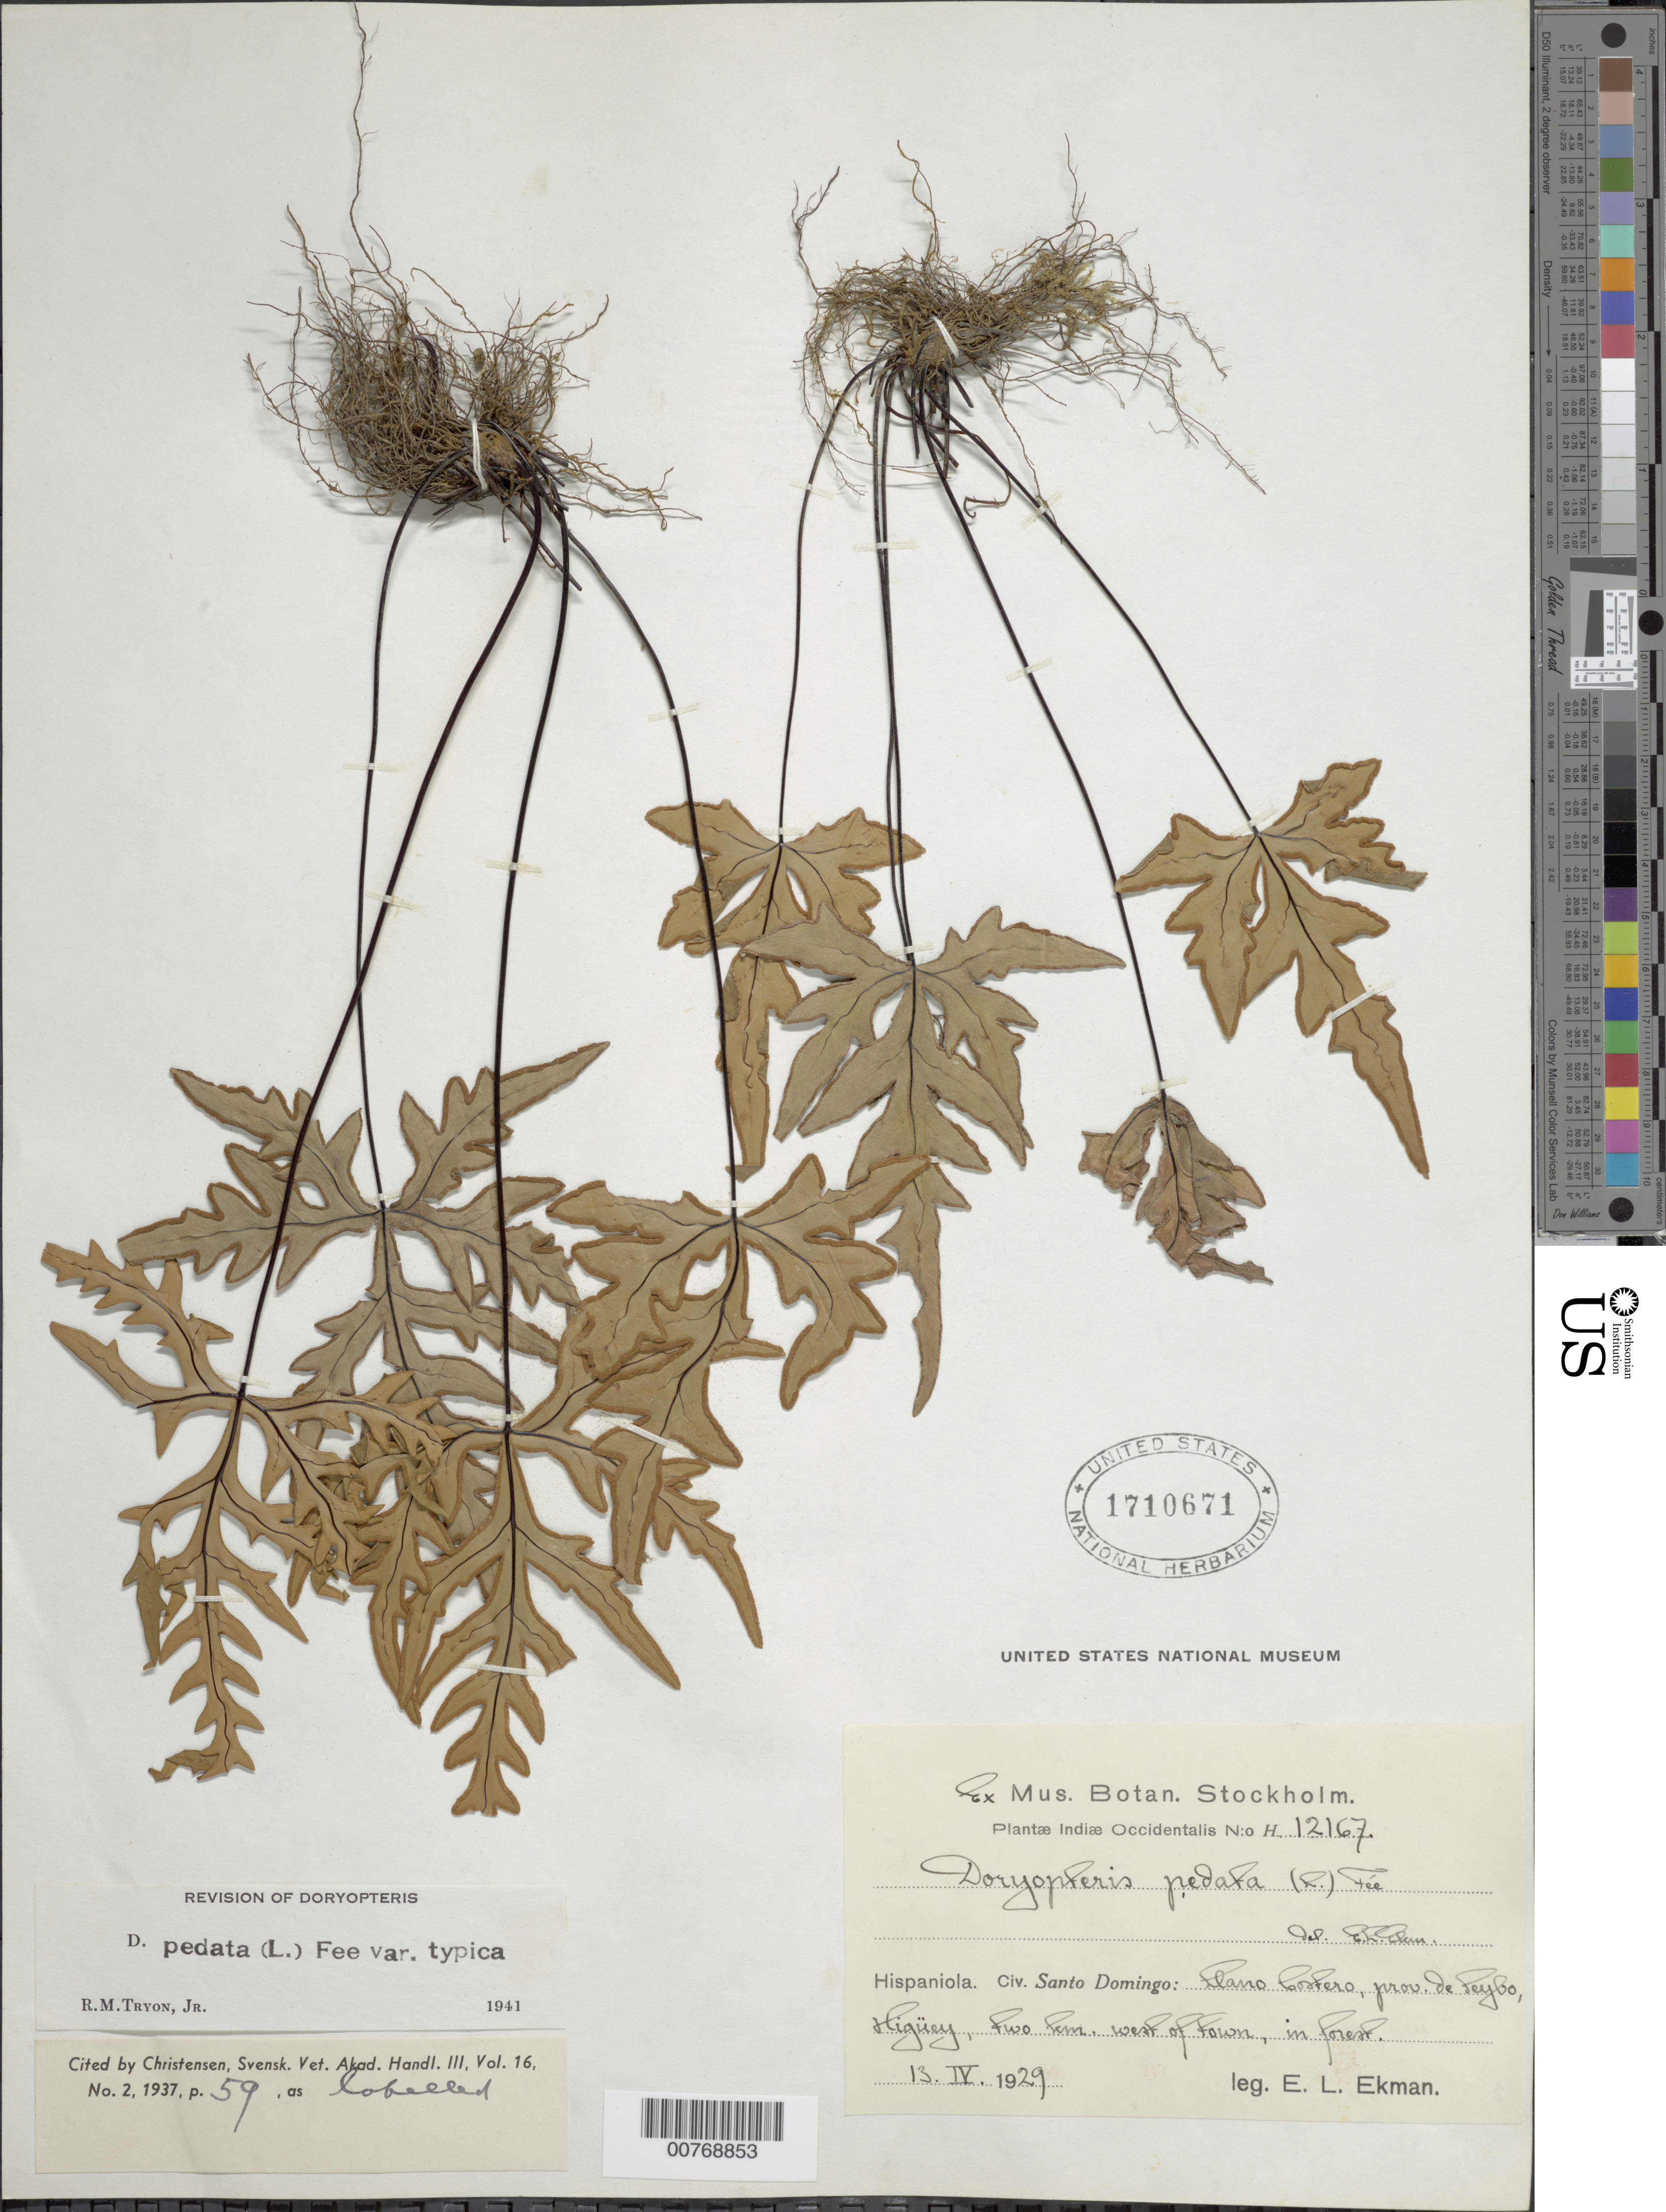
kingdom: Plantae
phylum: Tracheophyta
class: Polypodiopsida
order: Polypodiales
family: Pteridaceae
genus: Doryopteris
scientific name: Doryopteris pedata var. typica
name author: (L.) Fée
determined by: Tryon, Rolla M., Jr.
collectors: E. L. Ekman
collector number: H 12167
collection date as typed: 13 Apr 1929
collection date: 1929-04-13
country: Dominican Republic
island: Hispaniola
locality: Santo Domingo, Llano Costero, Provincia de Seibo, Higüey, Two Tem, west of town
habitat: In forest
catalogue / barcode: US 1710671